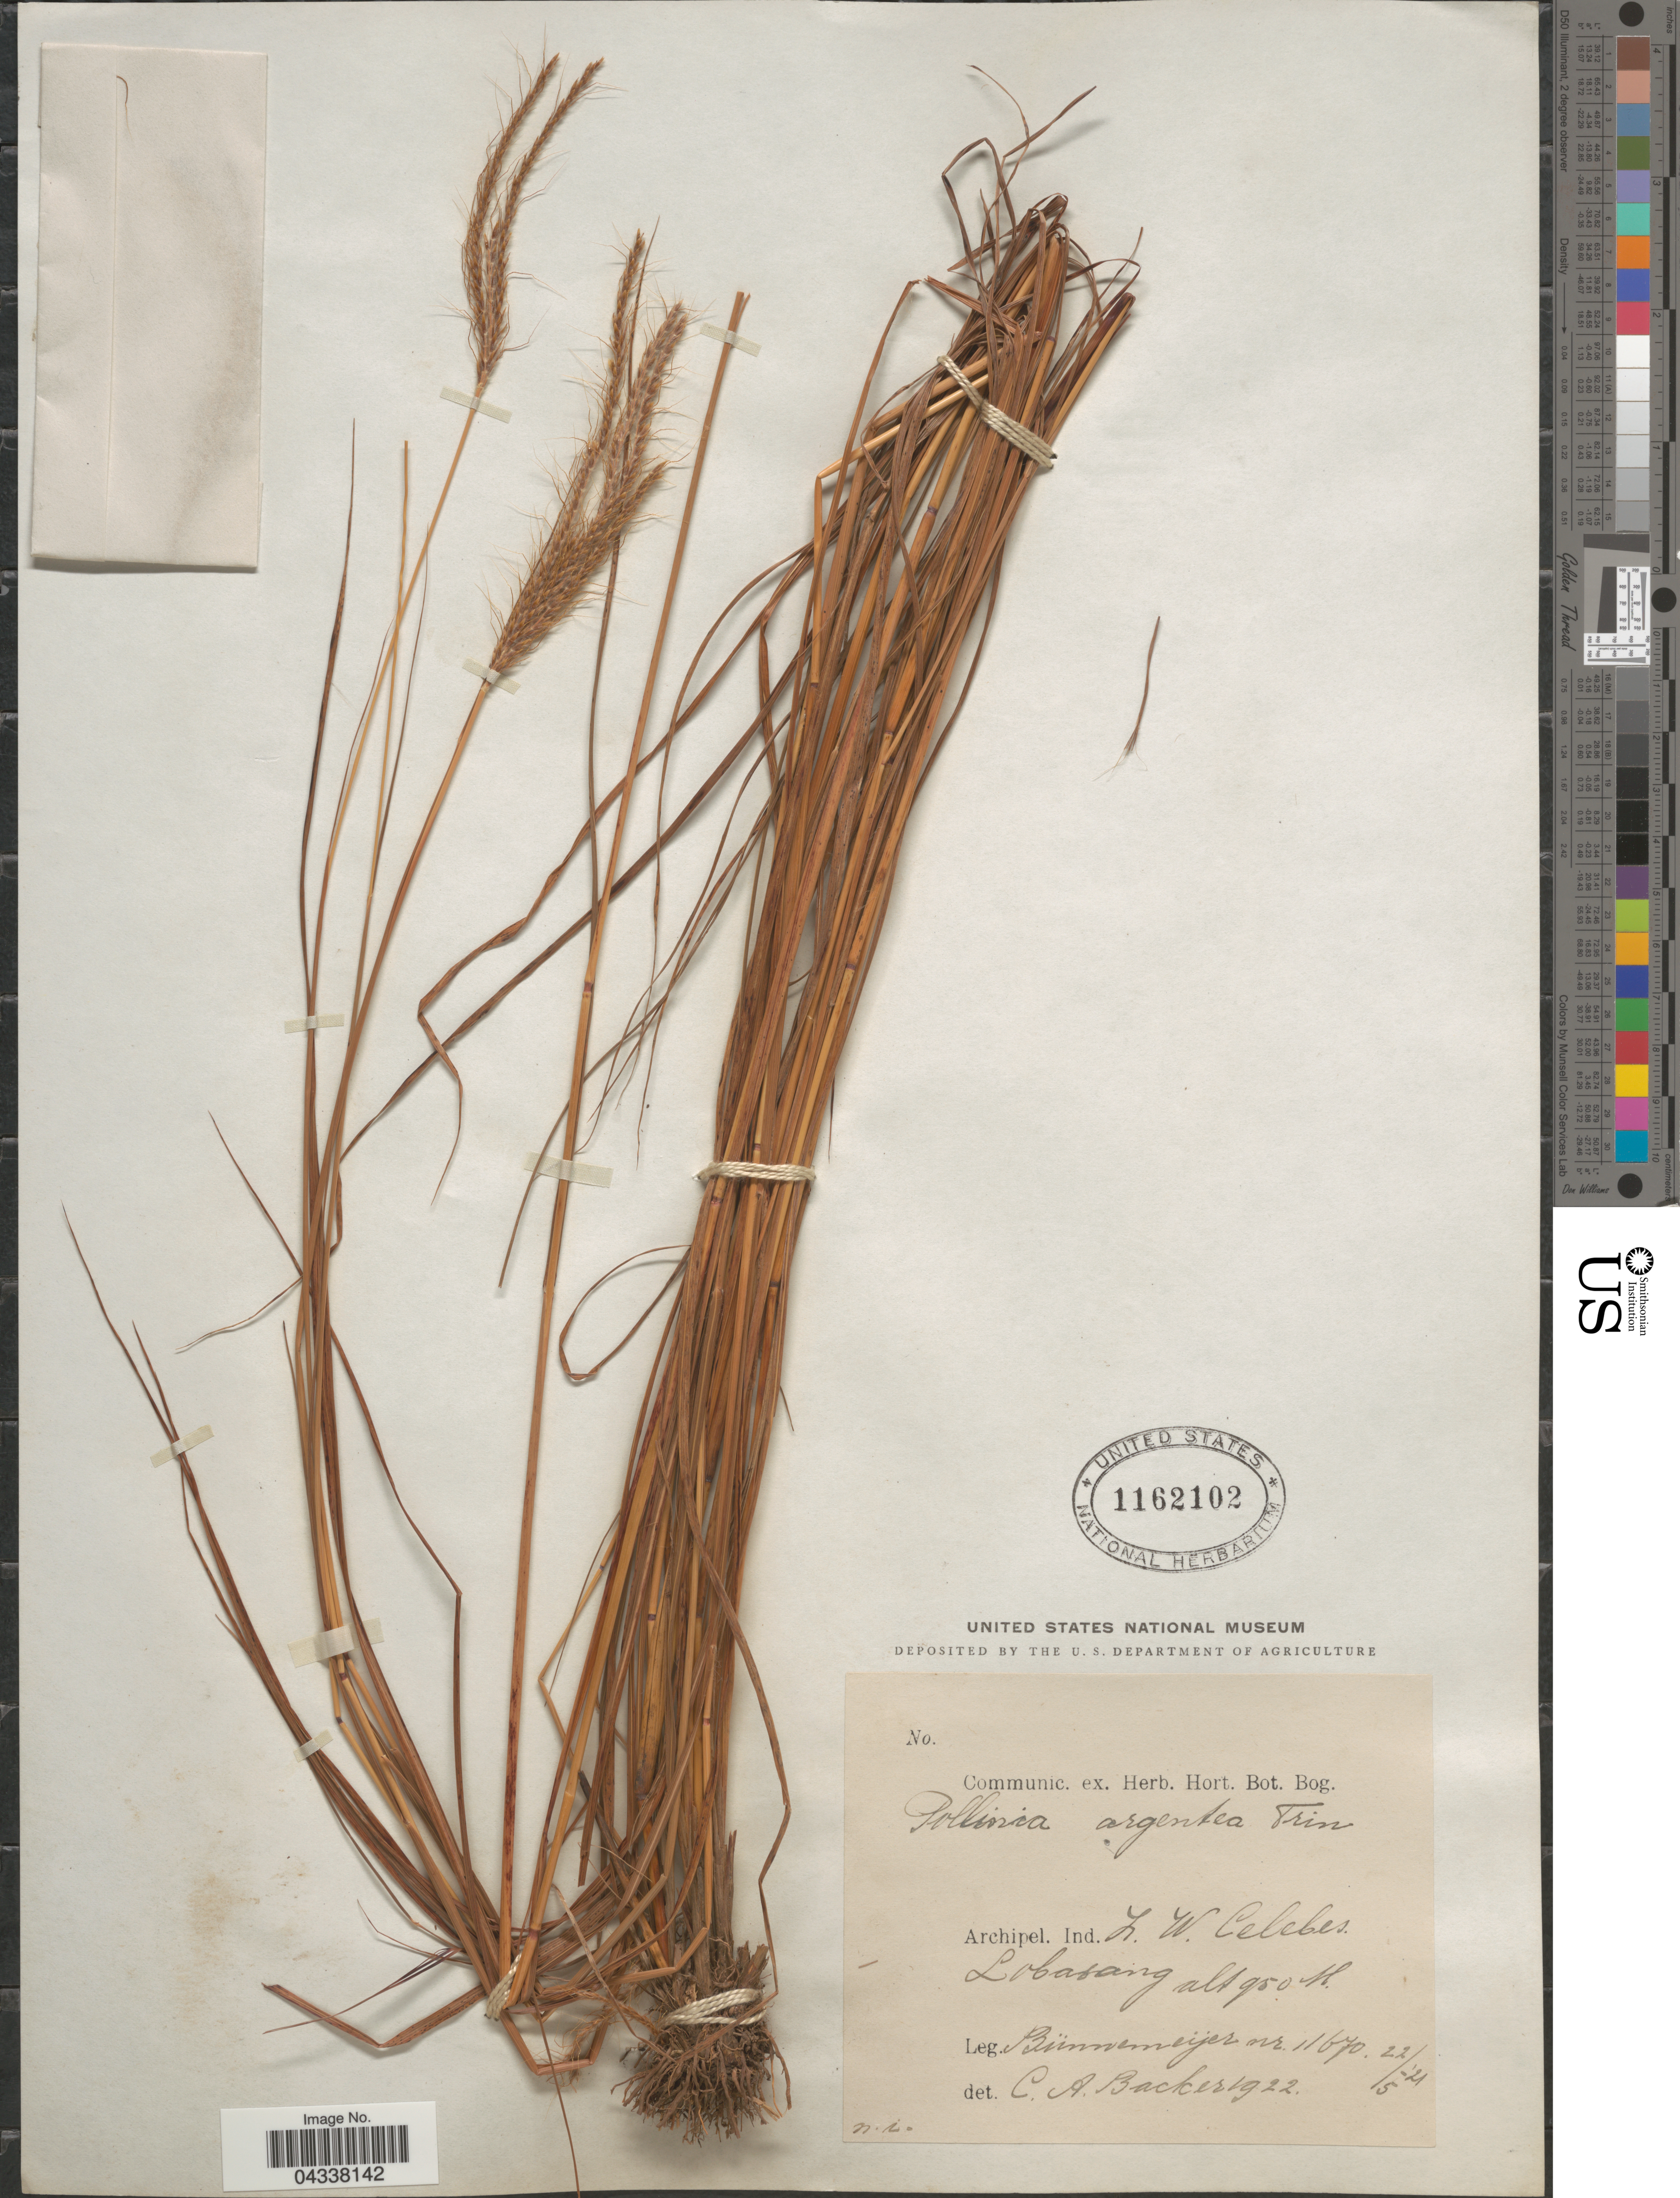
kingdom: Plantae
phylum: Tracheophyta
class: Liliopsida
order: Poales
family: Poaceae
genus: Pseudopogonatherum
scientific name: Pseudopogonatherum trispicatum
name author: (Schult.) Ohwi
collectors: C. A. Backer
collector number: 1922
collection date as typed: Transcribed d/m/y: 22/5/21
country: Indonesia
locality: Archipel. Ind. Z.W. Celebes. Lobasang.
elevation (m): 950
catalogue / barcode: US 1162102